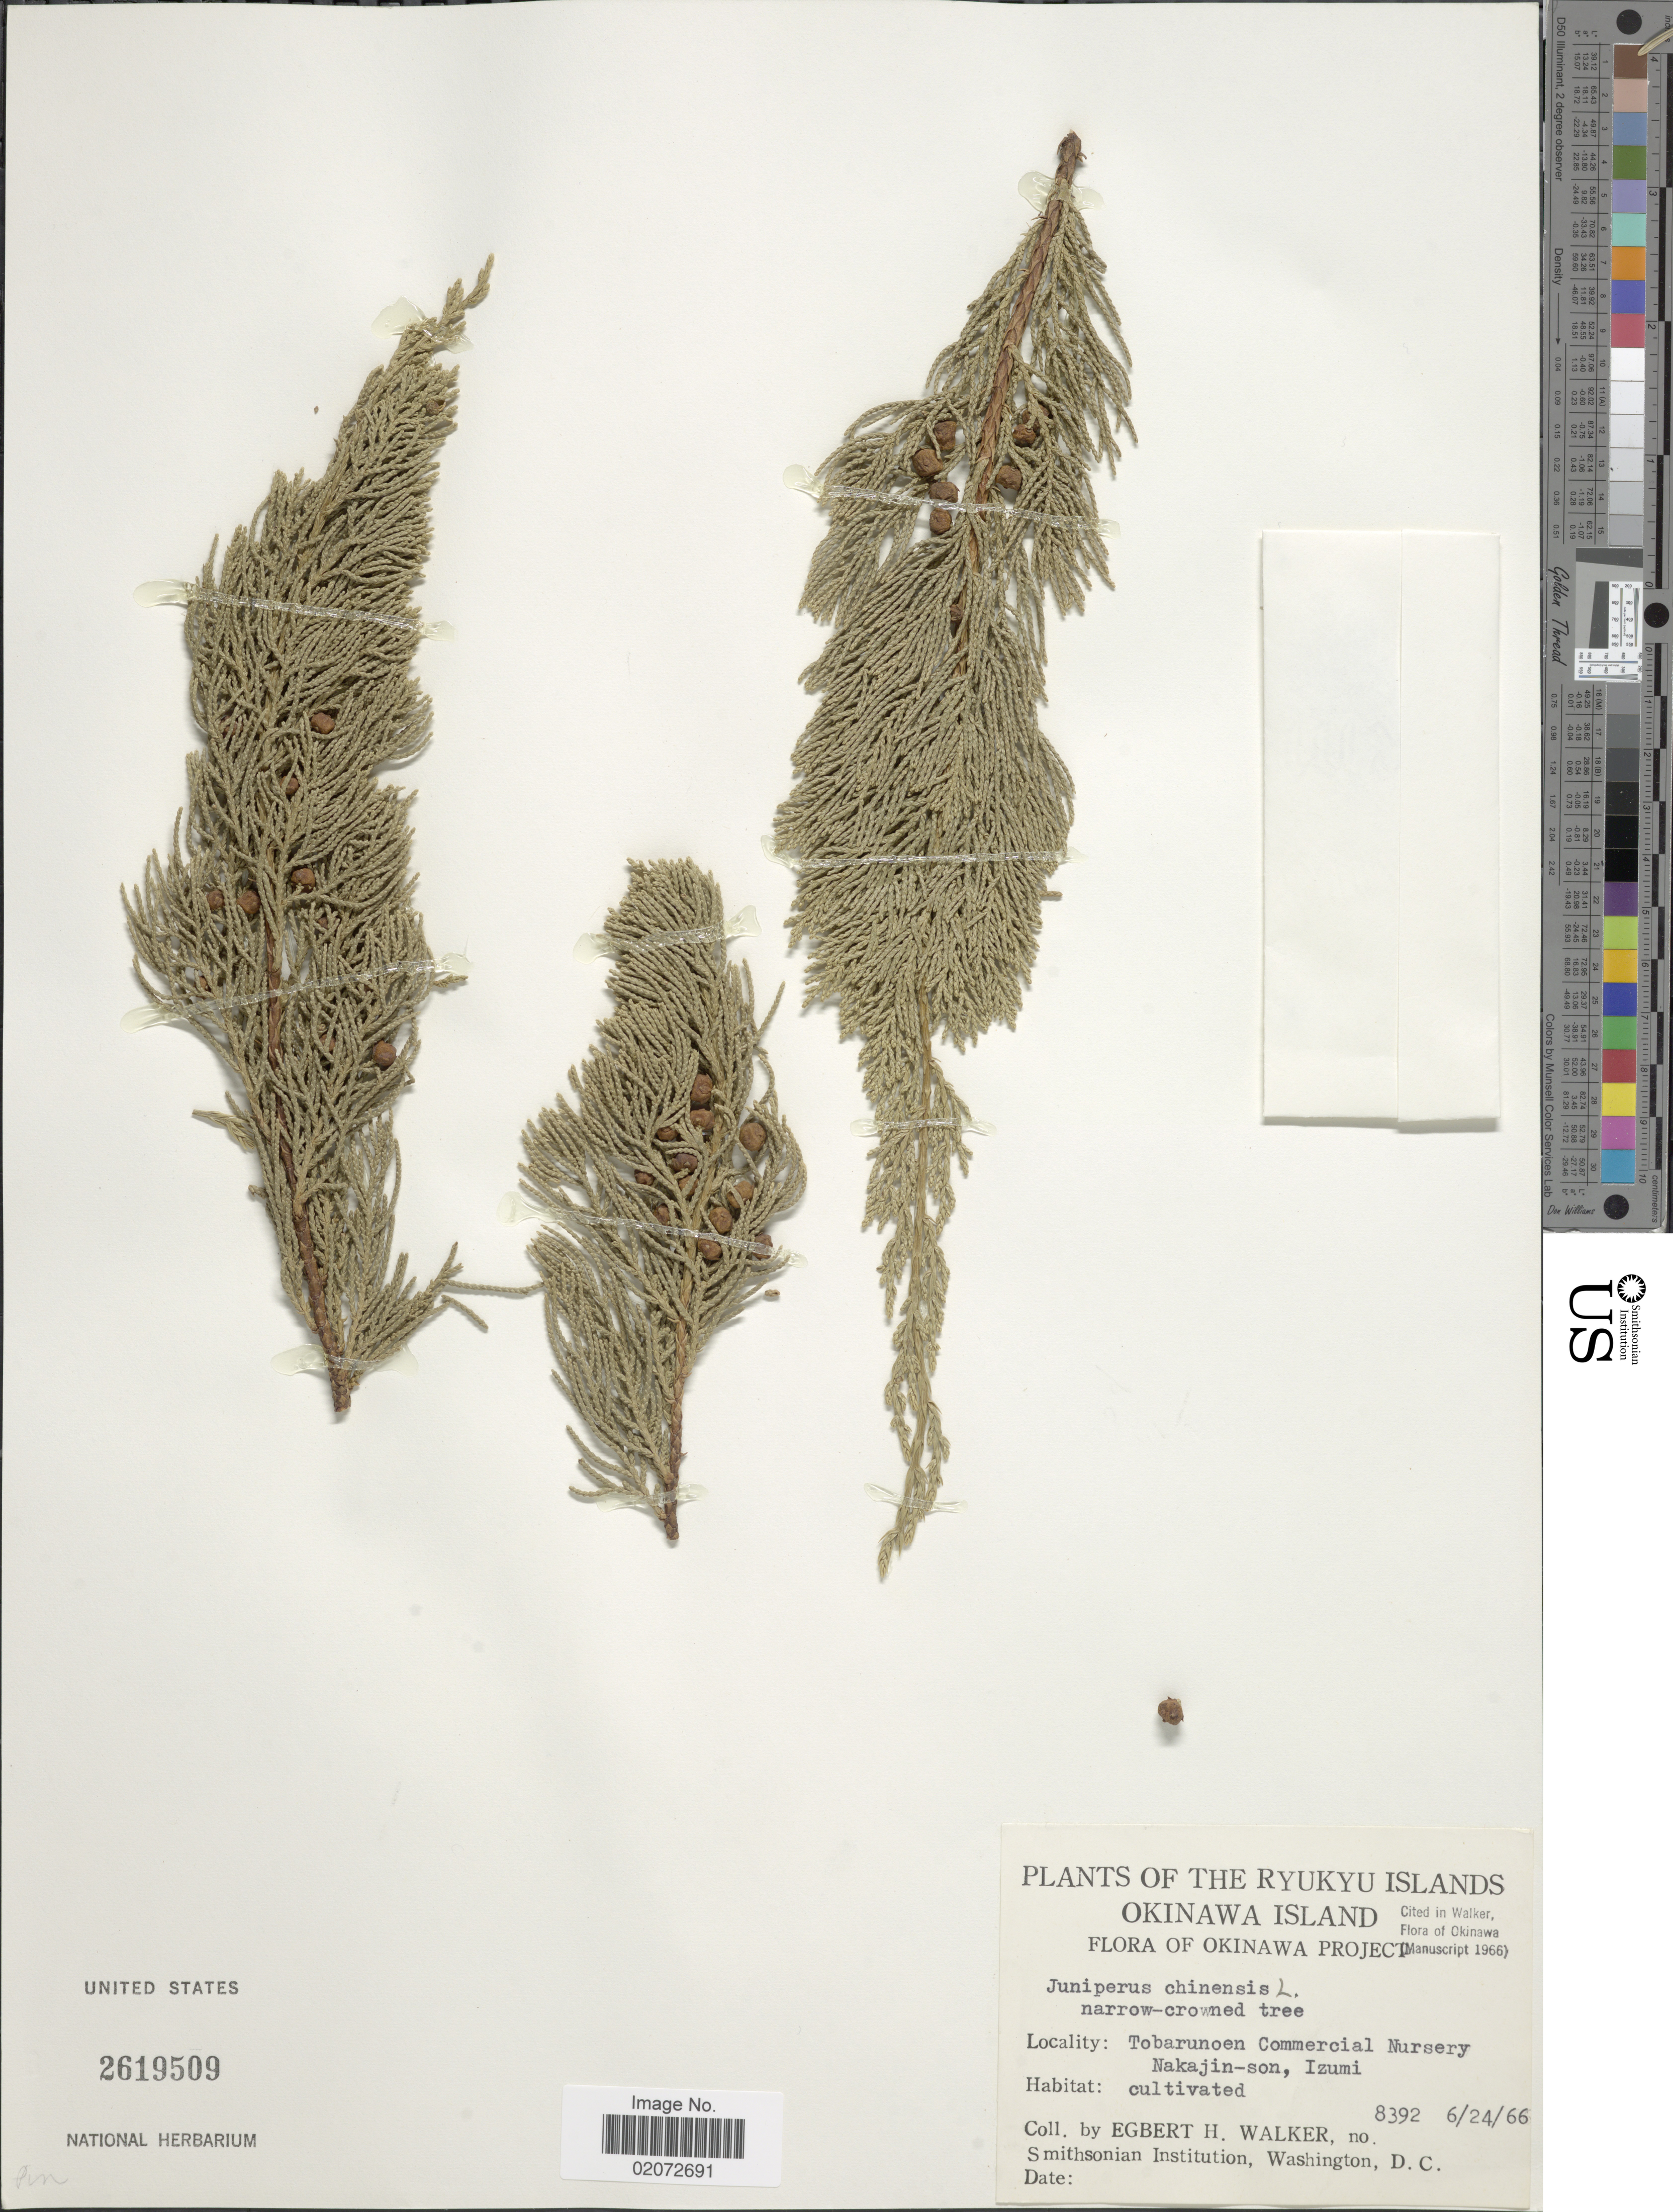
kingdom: Plantae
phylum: Tracheophyta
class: Pinopsida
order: Pinales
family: Cupressaceae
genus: Juniperus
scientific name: Juniperus chinensis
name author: L.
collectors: E. H. Walker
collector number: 8392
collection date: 1966-06-24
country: Japan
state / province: Okinawa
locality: Ryukyu Islands, Okinawa Island, Tobarunoen Commercial Nursery, Nakajin-son, Izumi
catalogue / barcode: US 2619509